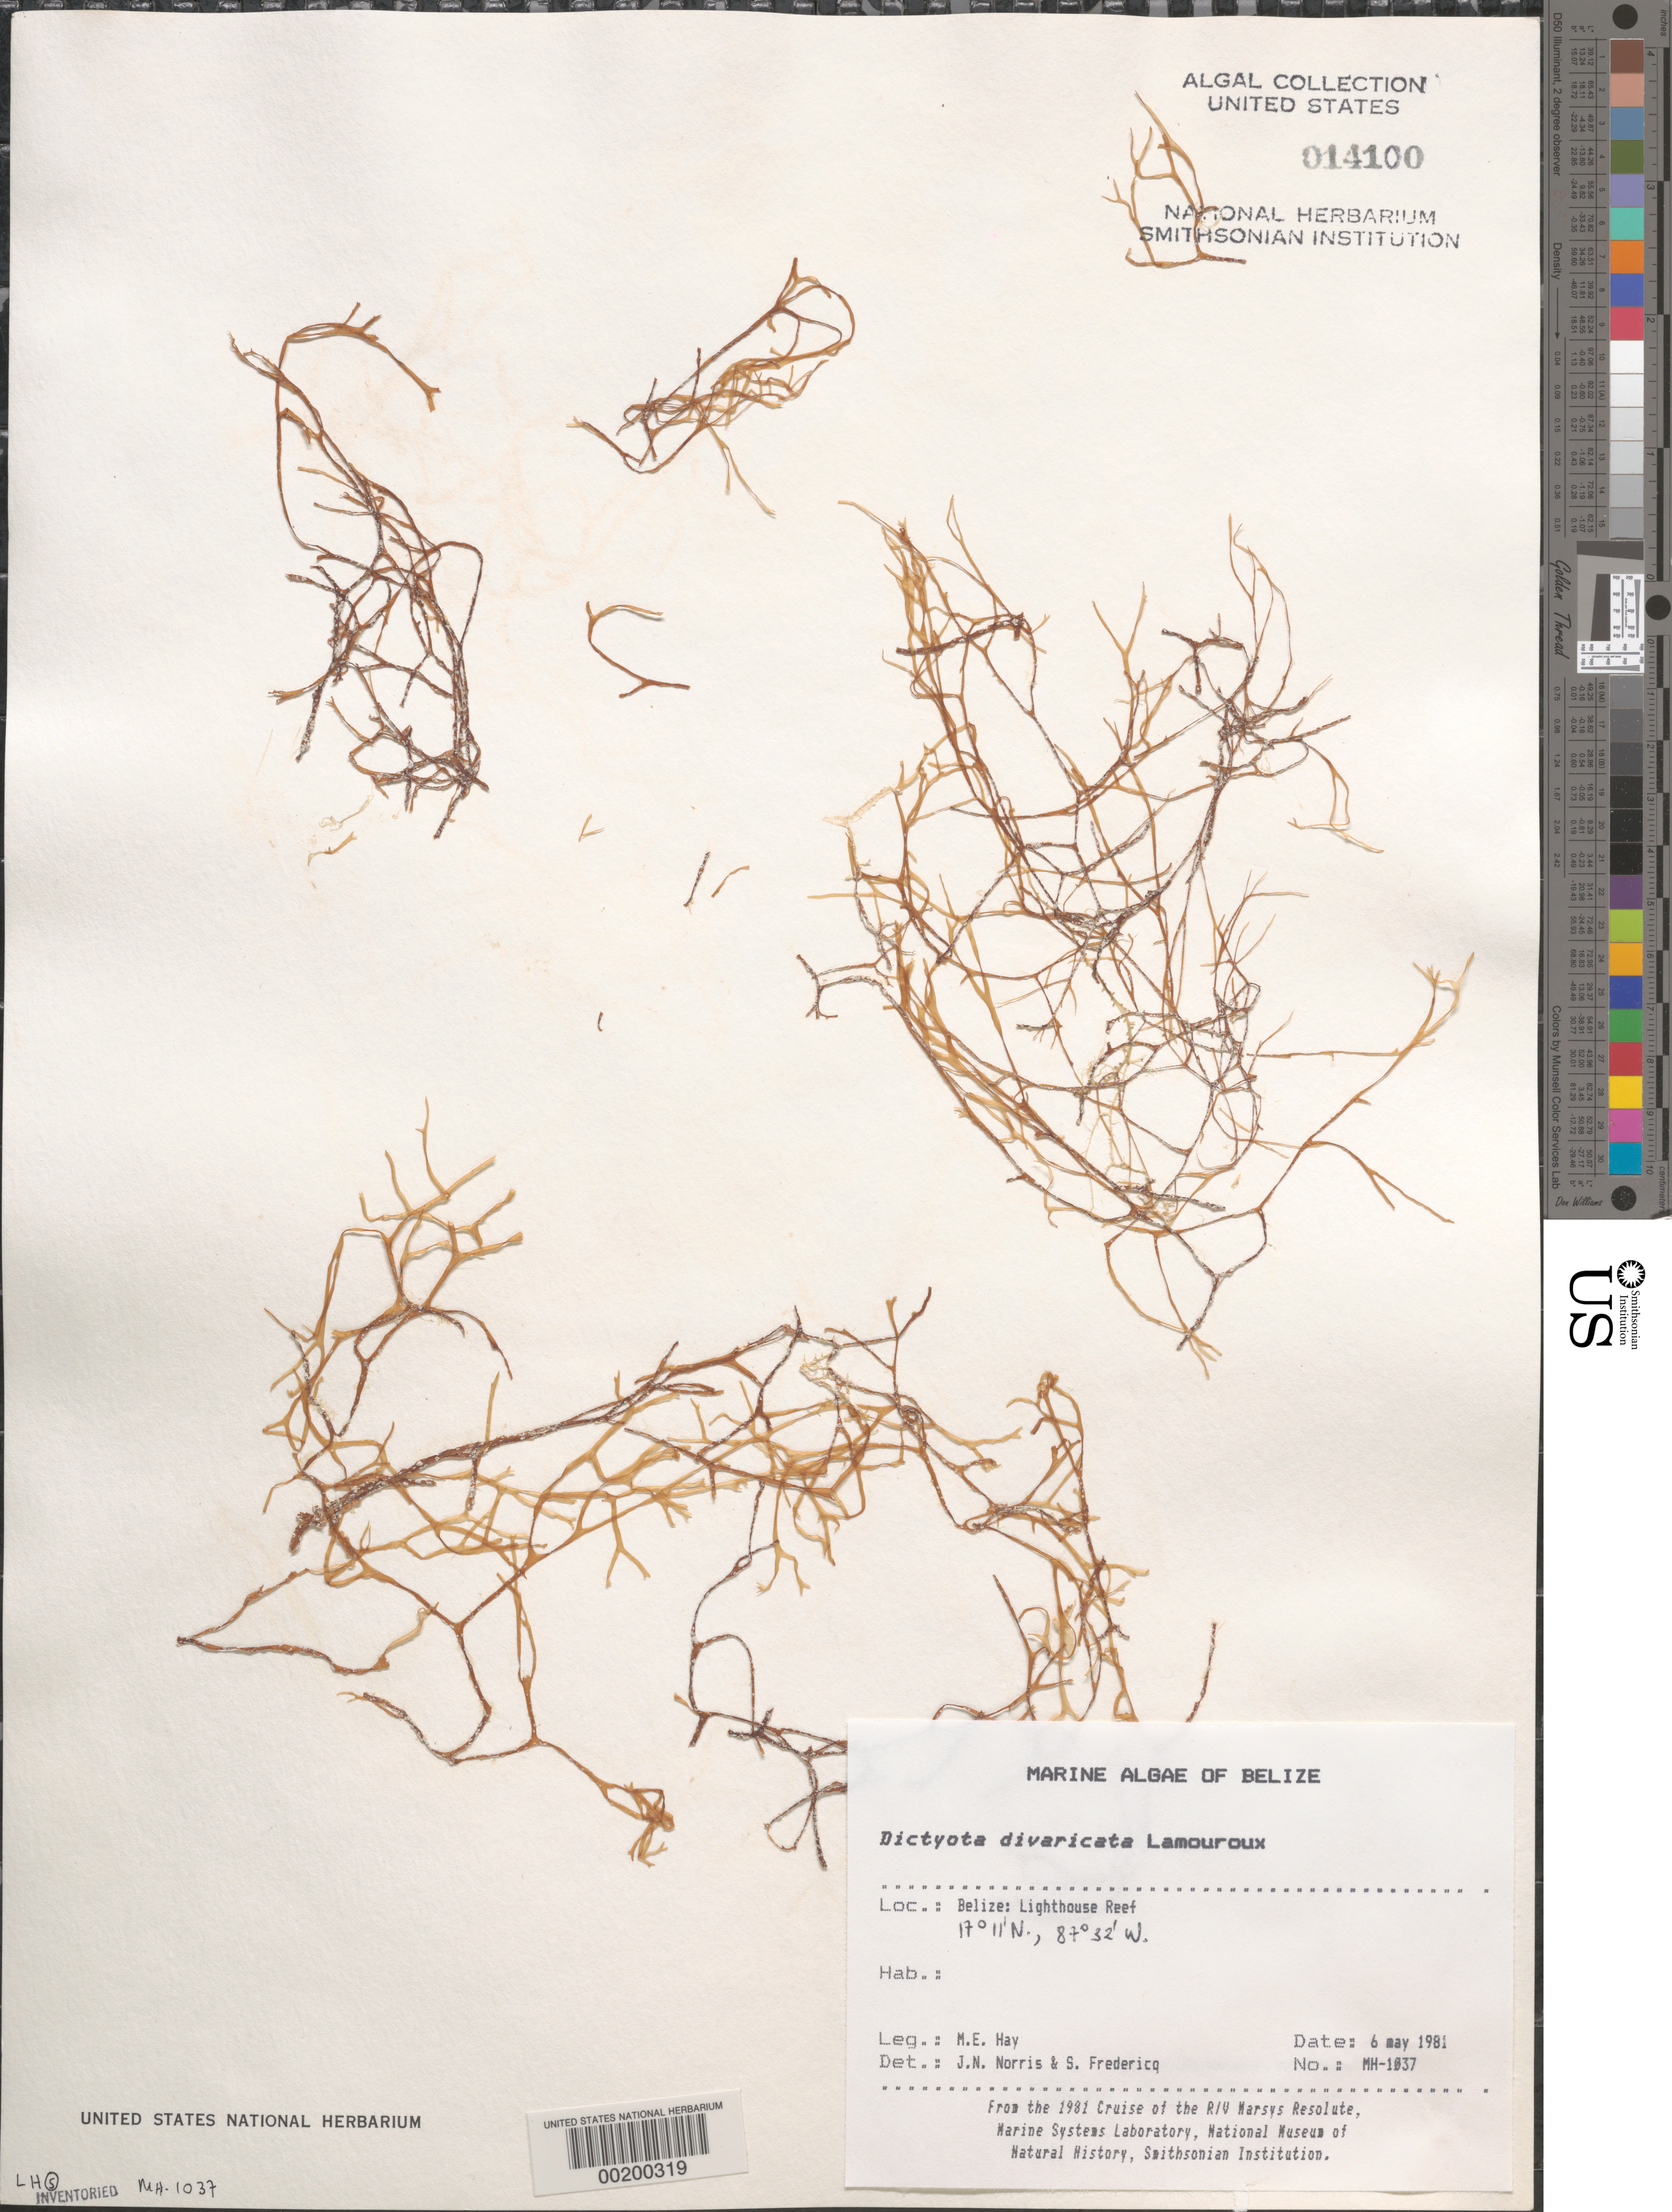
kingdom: Chromista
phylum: Ochrophyta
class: Phaeophyceae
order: Dictyotales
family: Dictyotaceae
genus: Dictyota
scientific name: Dictyota divaricata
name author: J.V.Lamouroux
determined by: Norris, J. N.; Fredericq, S.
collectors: M. E. Hay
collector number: MEH-1037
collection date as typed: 06 May 1981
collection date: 1981-05-06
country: Belize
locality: Lighthouse reef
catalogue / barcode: US 14100